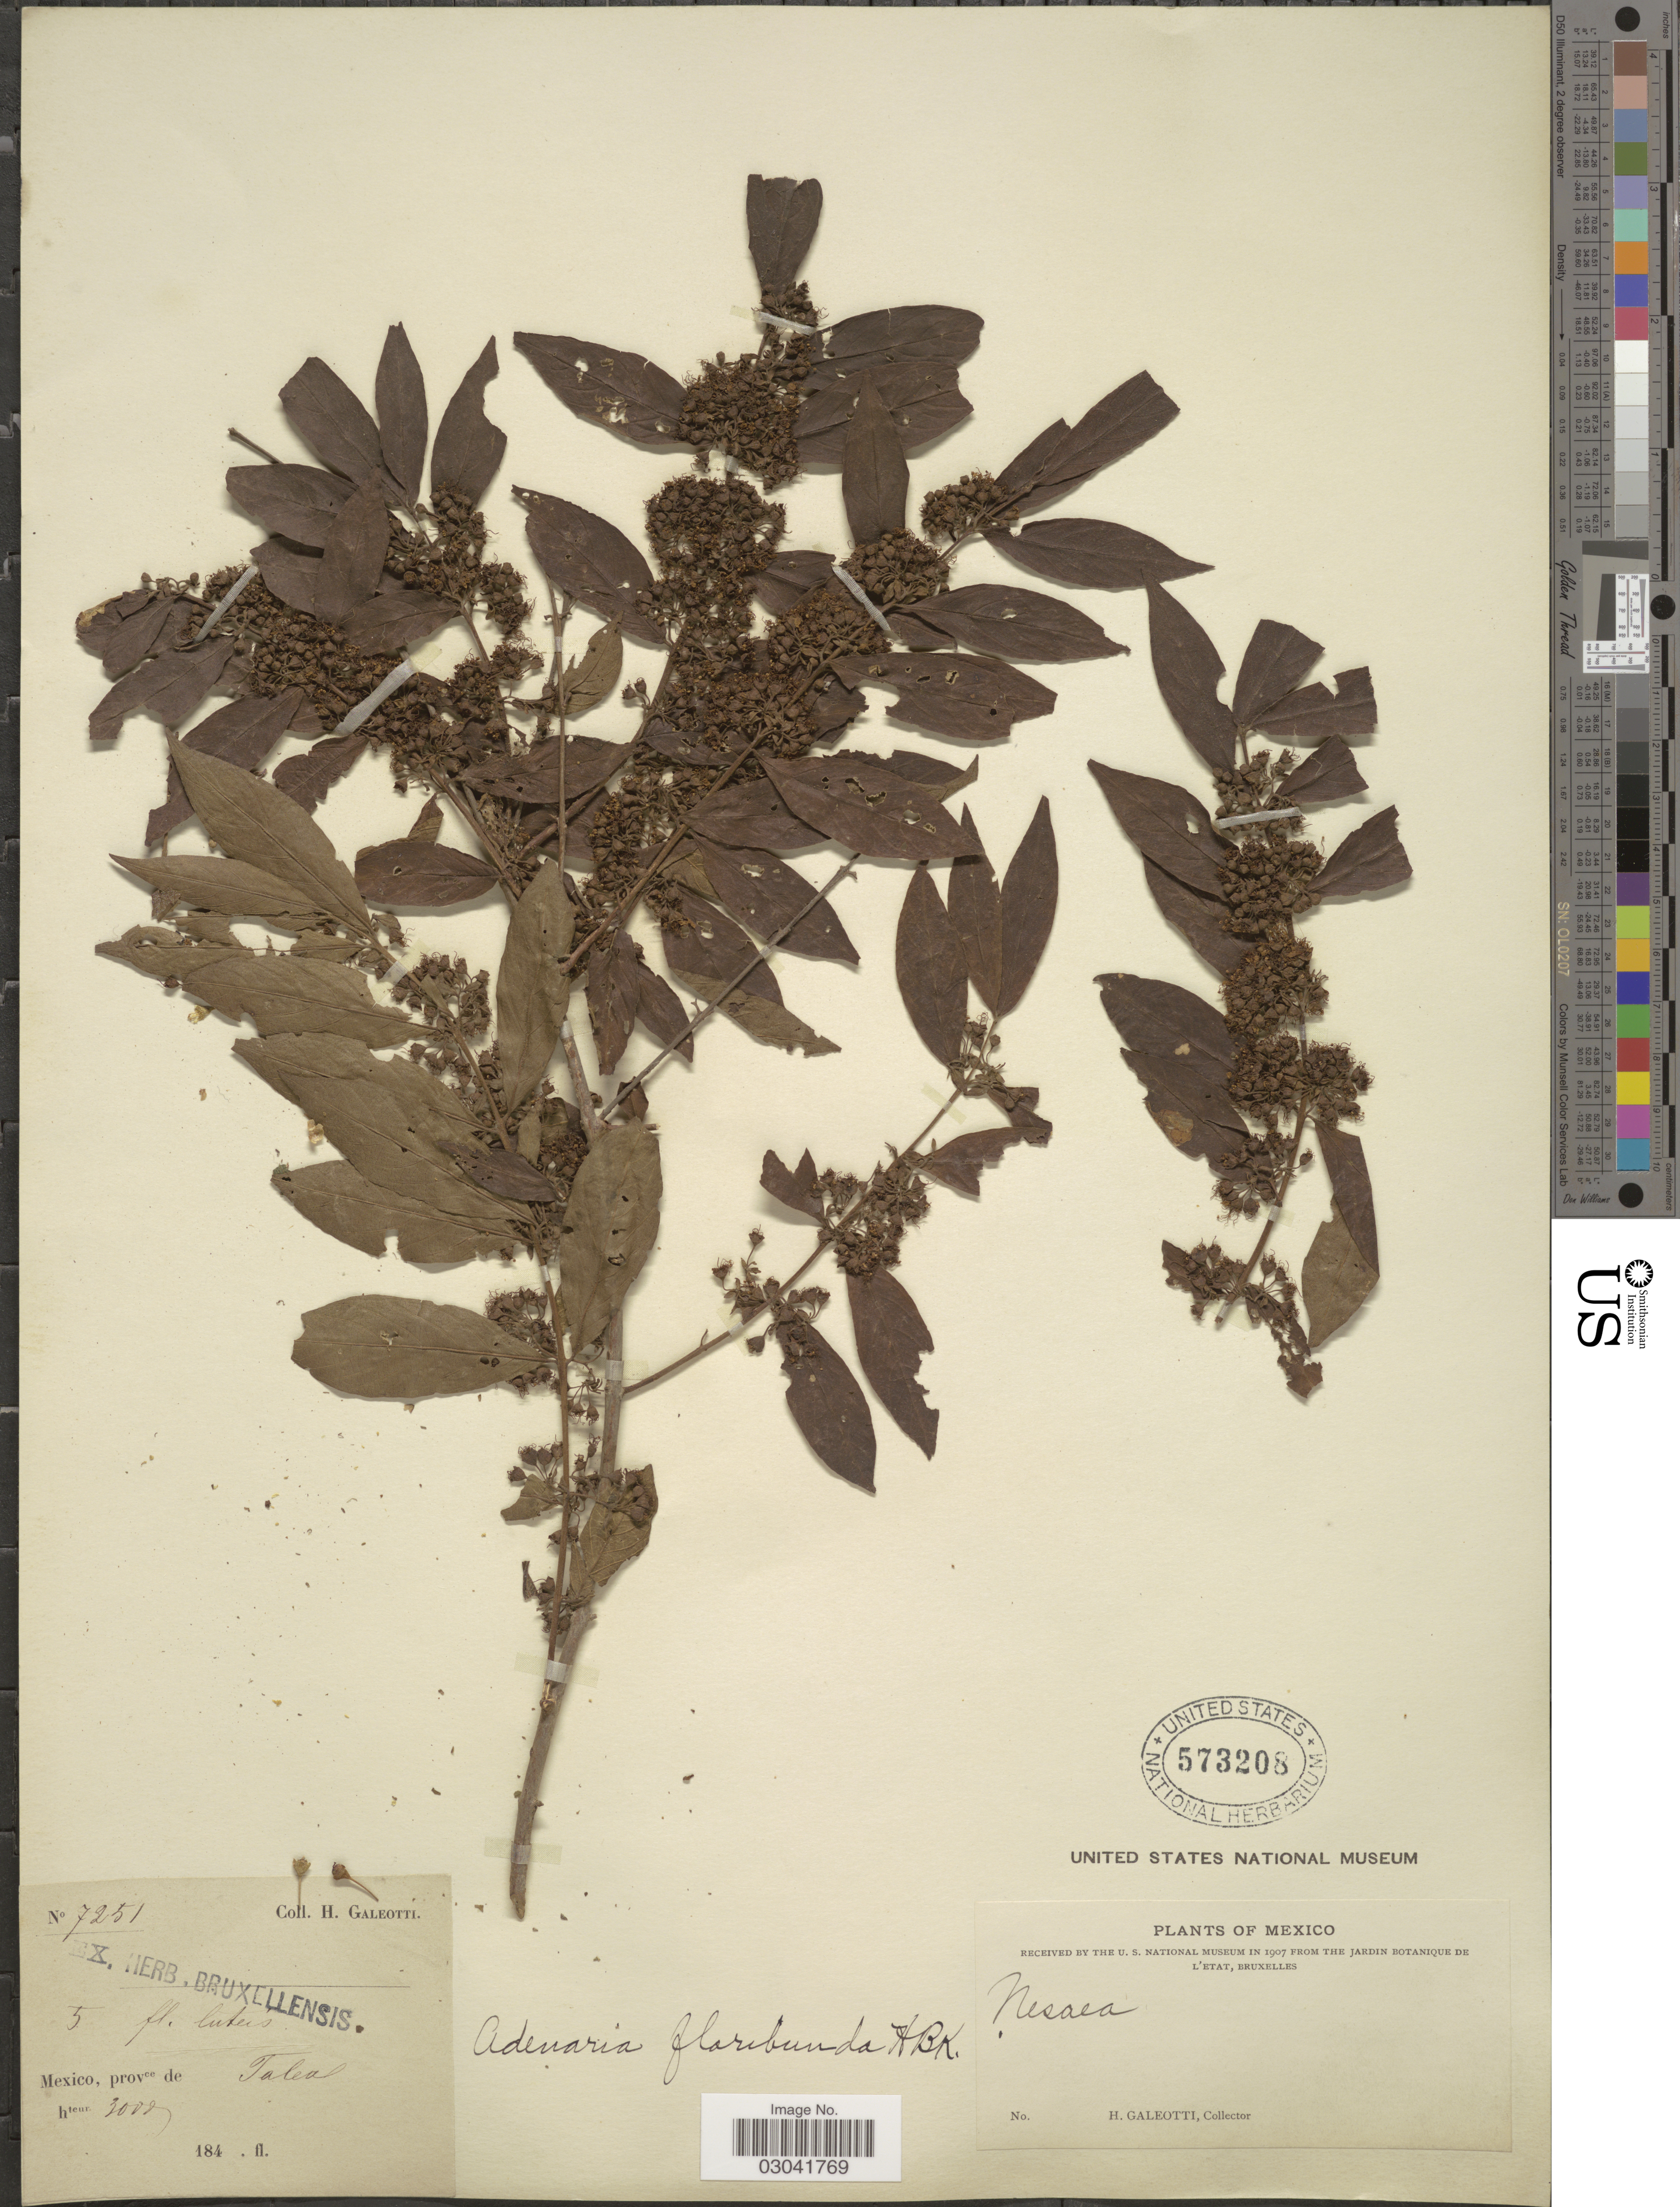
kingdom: Plantae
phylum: Tracheophyta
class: Magnoliopsida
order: Myrtales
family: Lythraceae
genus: Adenaria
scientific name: Adenaria floribunda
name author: Kunth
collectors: H. G. Galeotti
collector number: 7251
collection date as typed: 184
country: Mexico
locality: Provce de Talea.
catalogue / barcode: US 573208